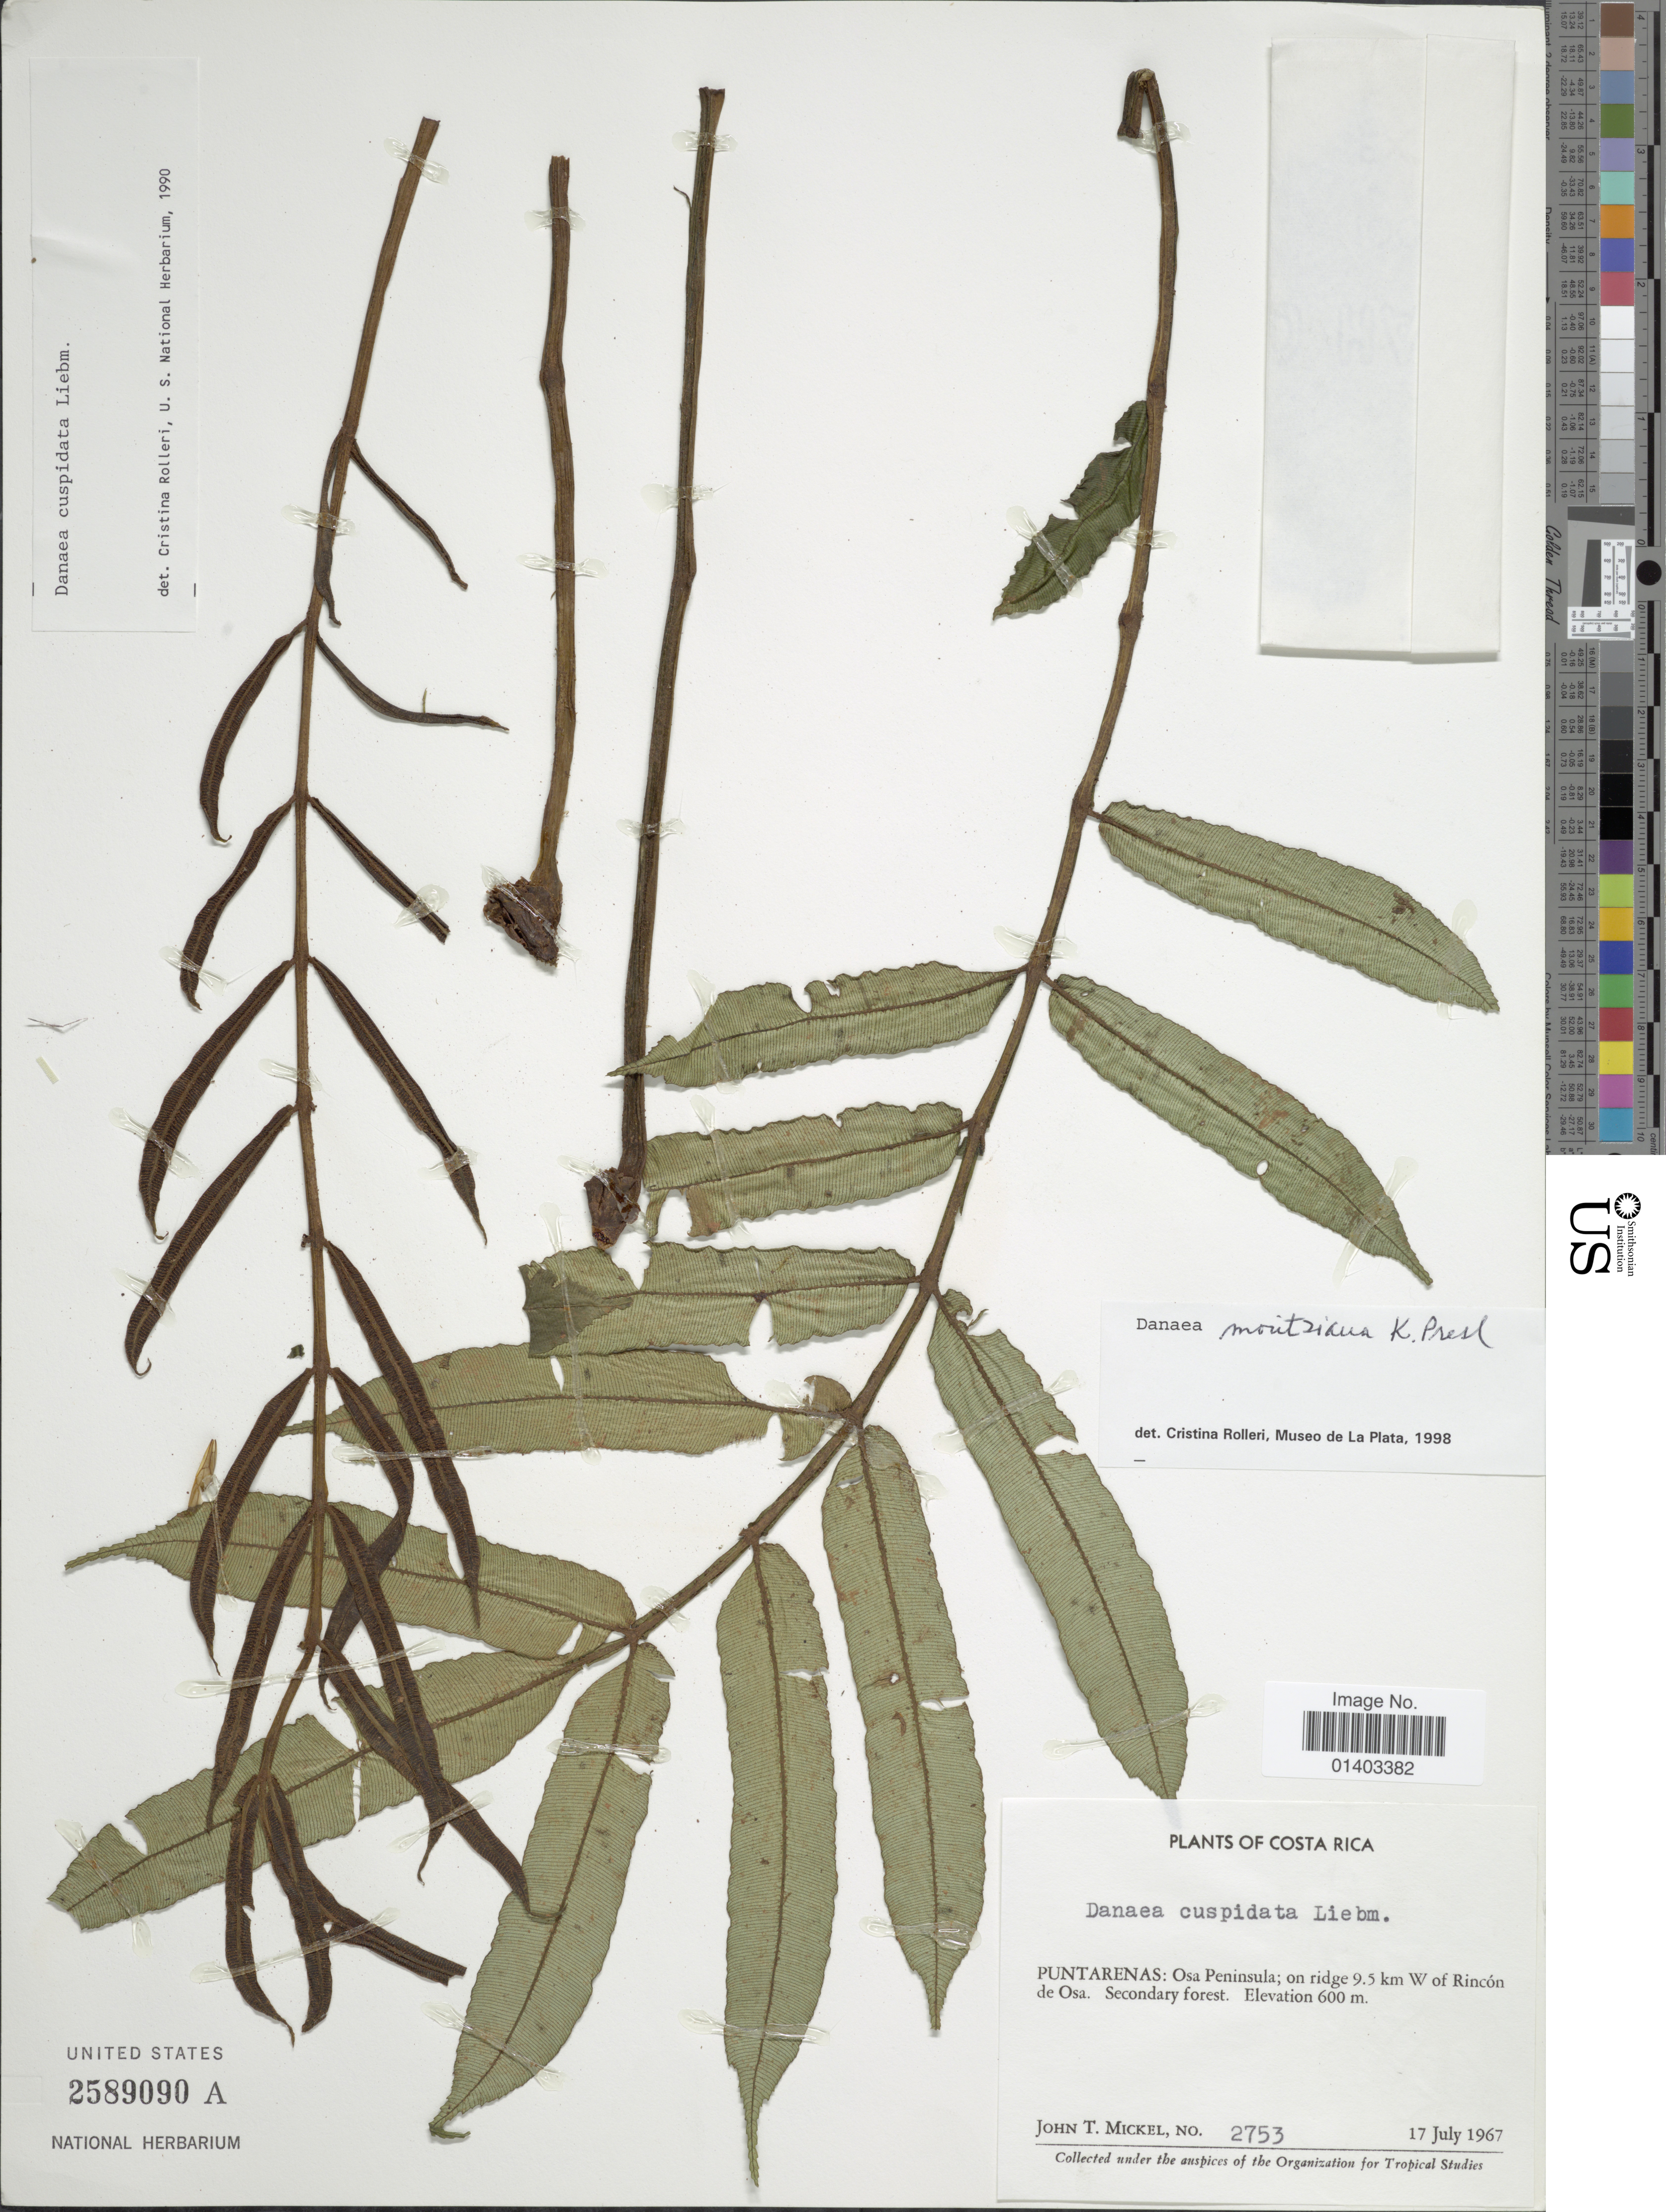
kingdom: Plantae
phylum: Tracheophyta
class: Polypodiopsida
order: Marattiales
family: Marattiaceae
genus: Danaea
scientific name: Danaea moritziana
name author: C. Presl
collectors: J. T. Mickel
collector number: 2753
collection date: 1967-07-17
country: Costa Rica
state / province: Puntarenas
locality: Osa Peninsula; on ridge 9.5 km W of Rincón de Osa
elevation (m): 600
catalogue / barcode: US 2589090A